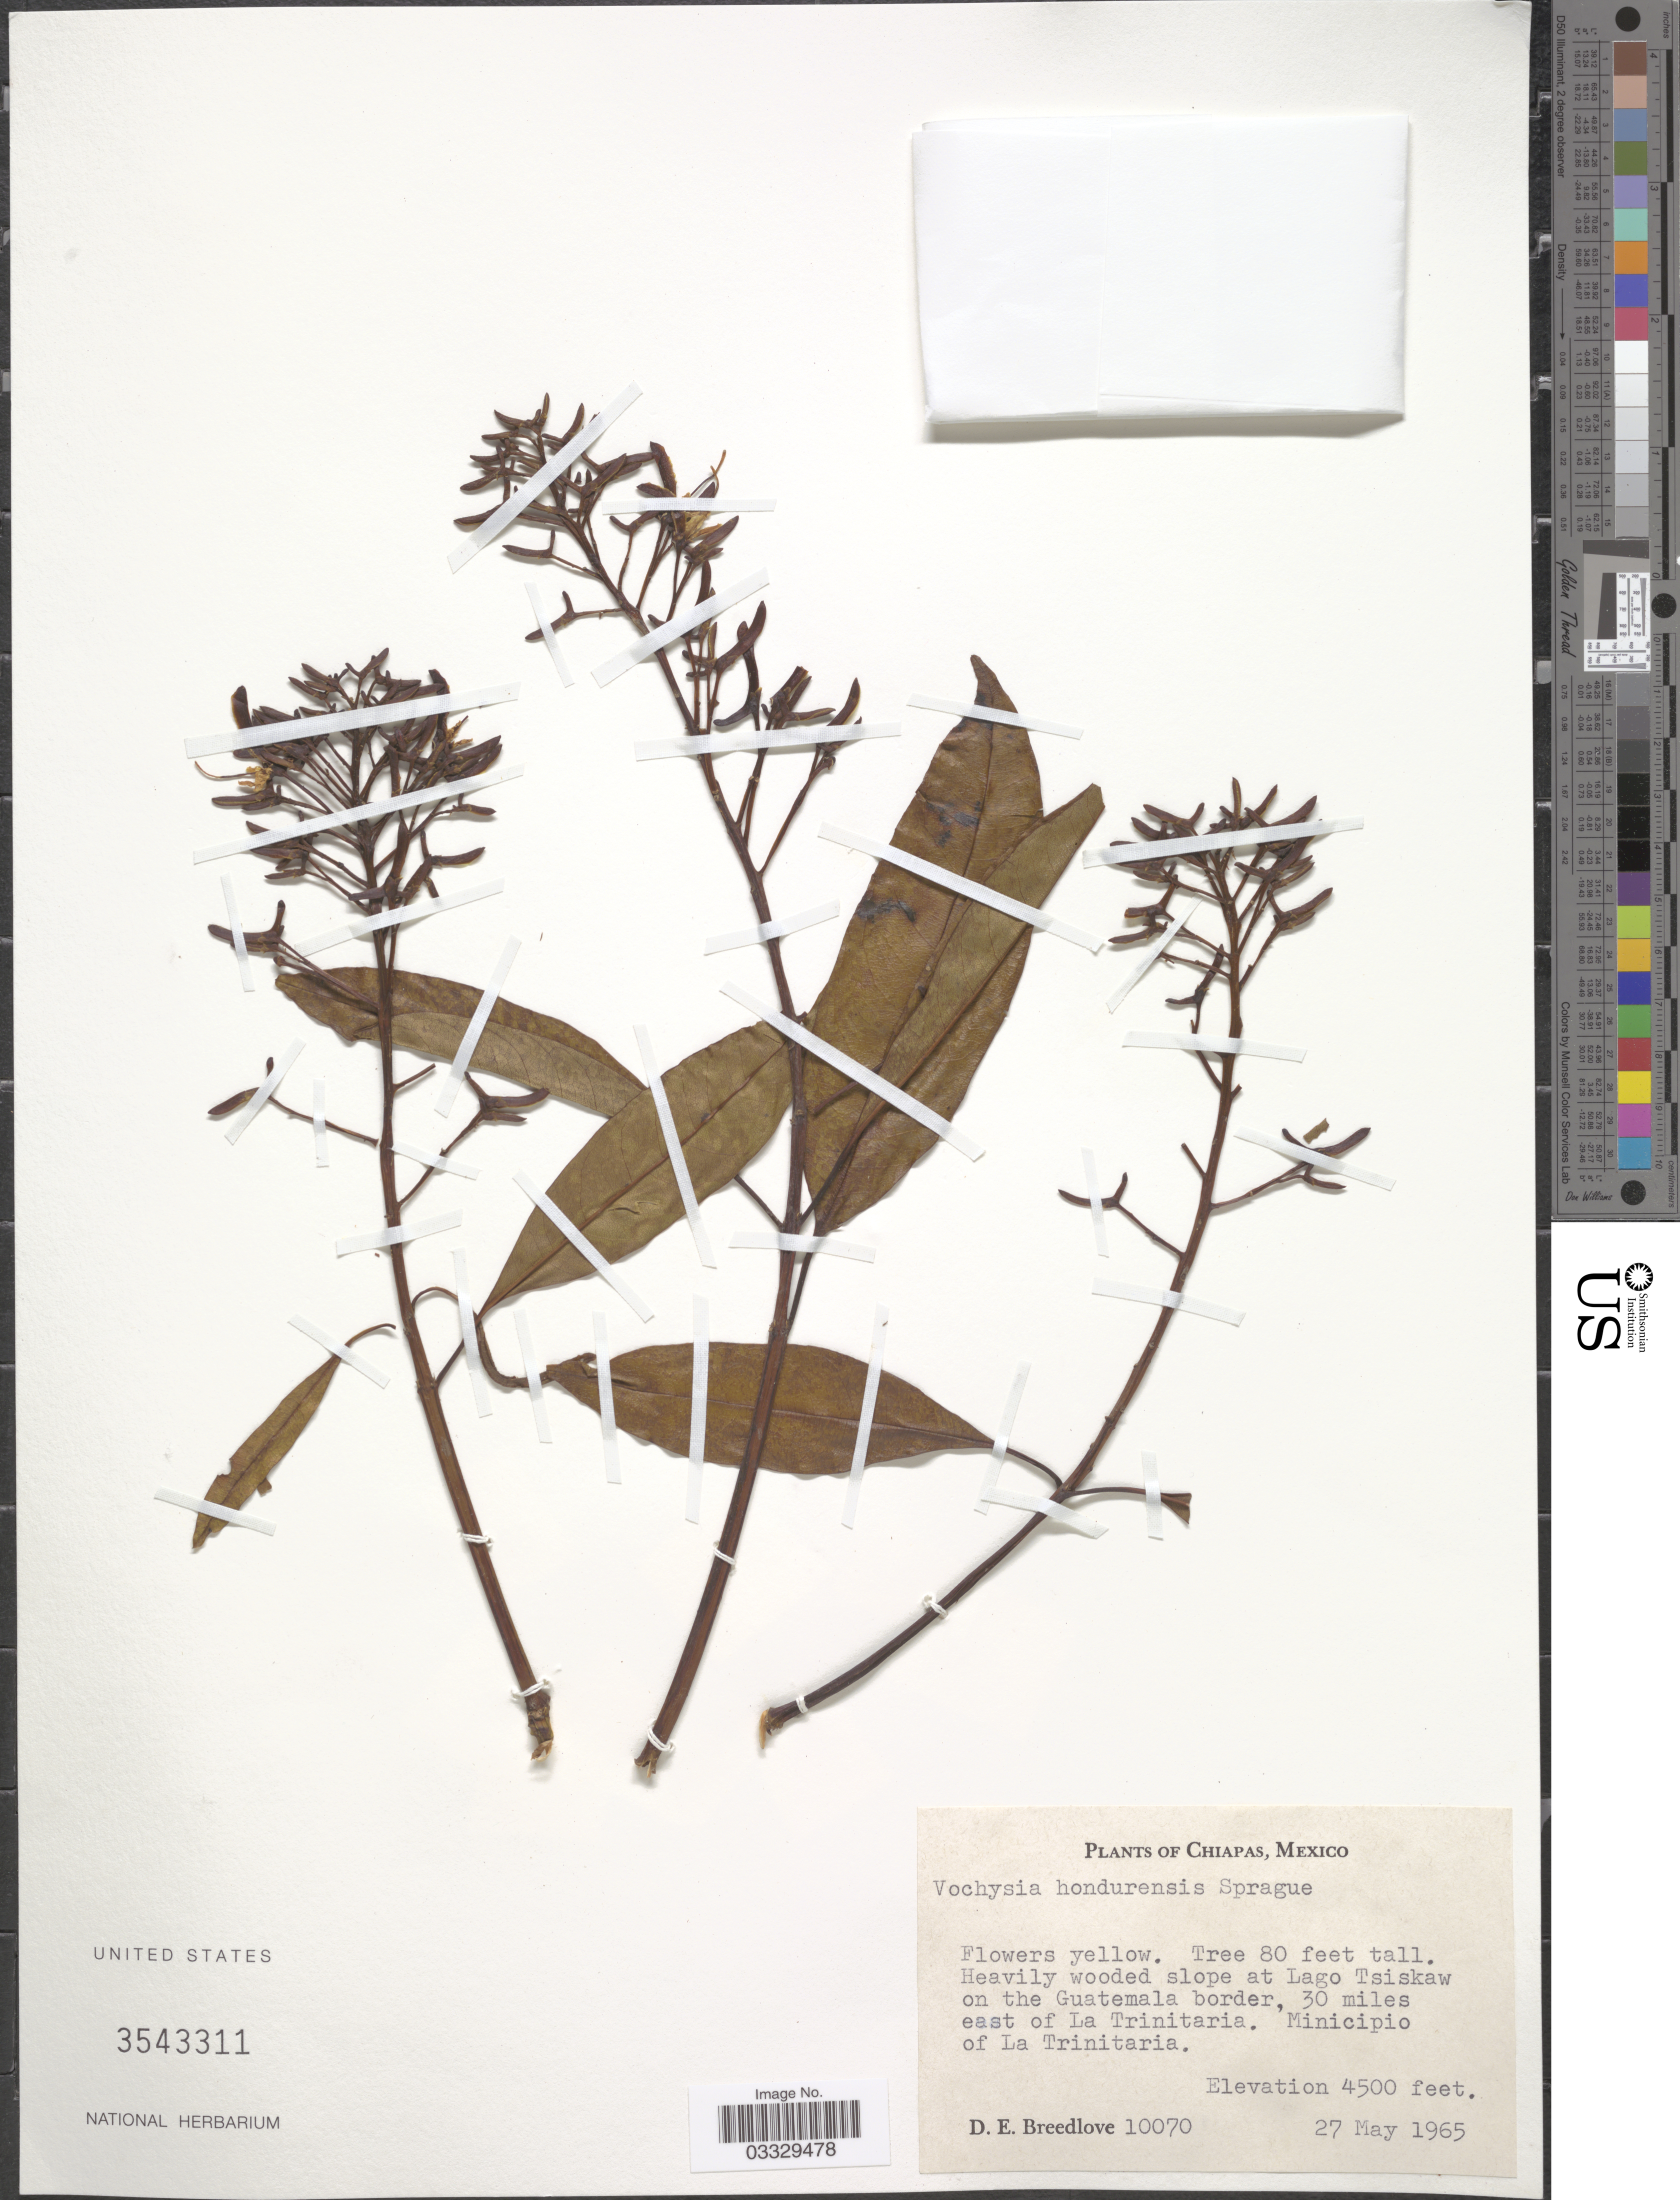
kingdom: Plantae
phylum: Tracheophyta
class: Magnoliopsida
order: Myrtales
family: Vochysiaceae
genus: Vochysia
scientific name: Vochysia hondurensis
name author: Sprague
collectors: D. E. Breedlove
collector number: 10070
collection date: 1965-05-27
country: Mexico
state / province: Chiapas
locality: Heavily wooded slope at Lago Tsiskaw on the Guatemala border, 30 miles east of La Trinitaria. Municipio of La Trinitaria.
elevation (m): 1372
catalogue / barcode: US 3543311